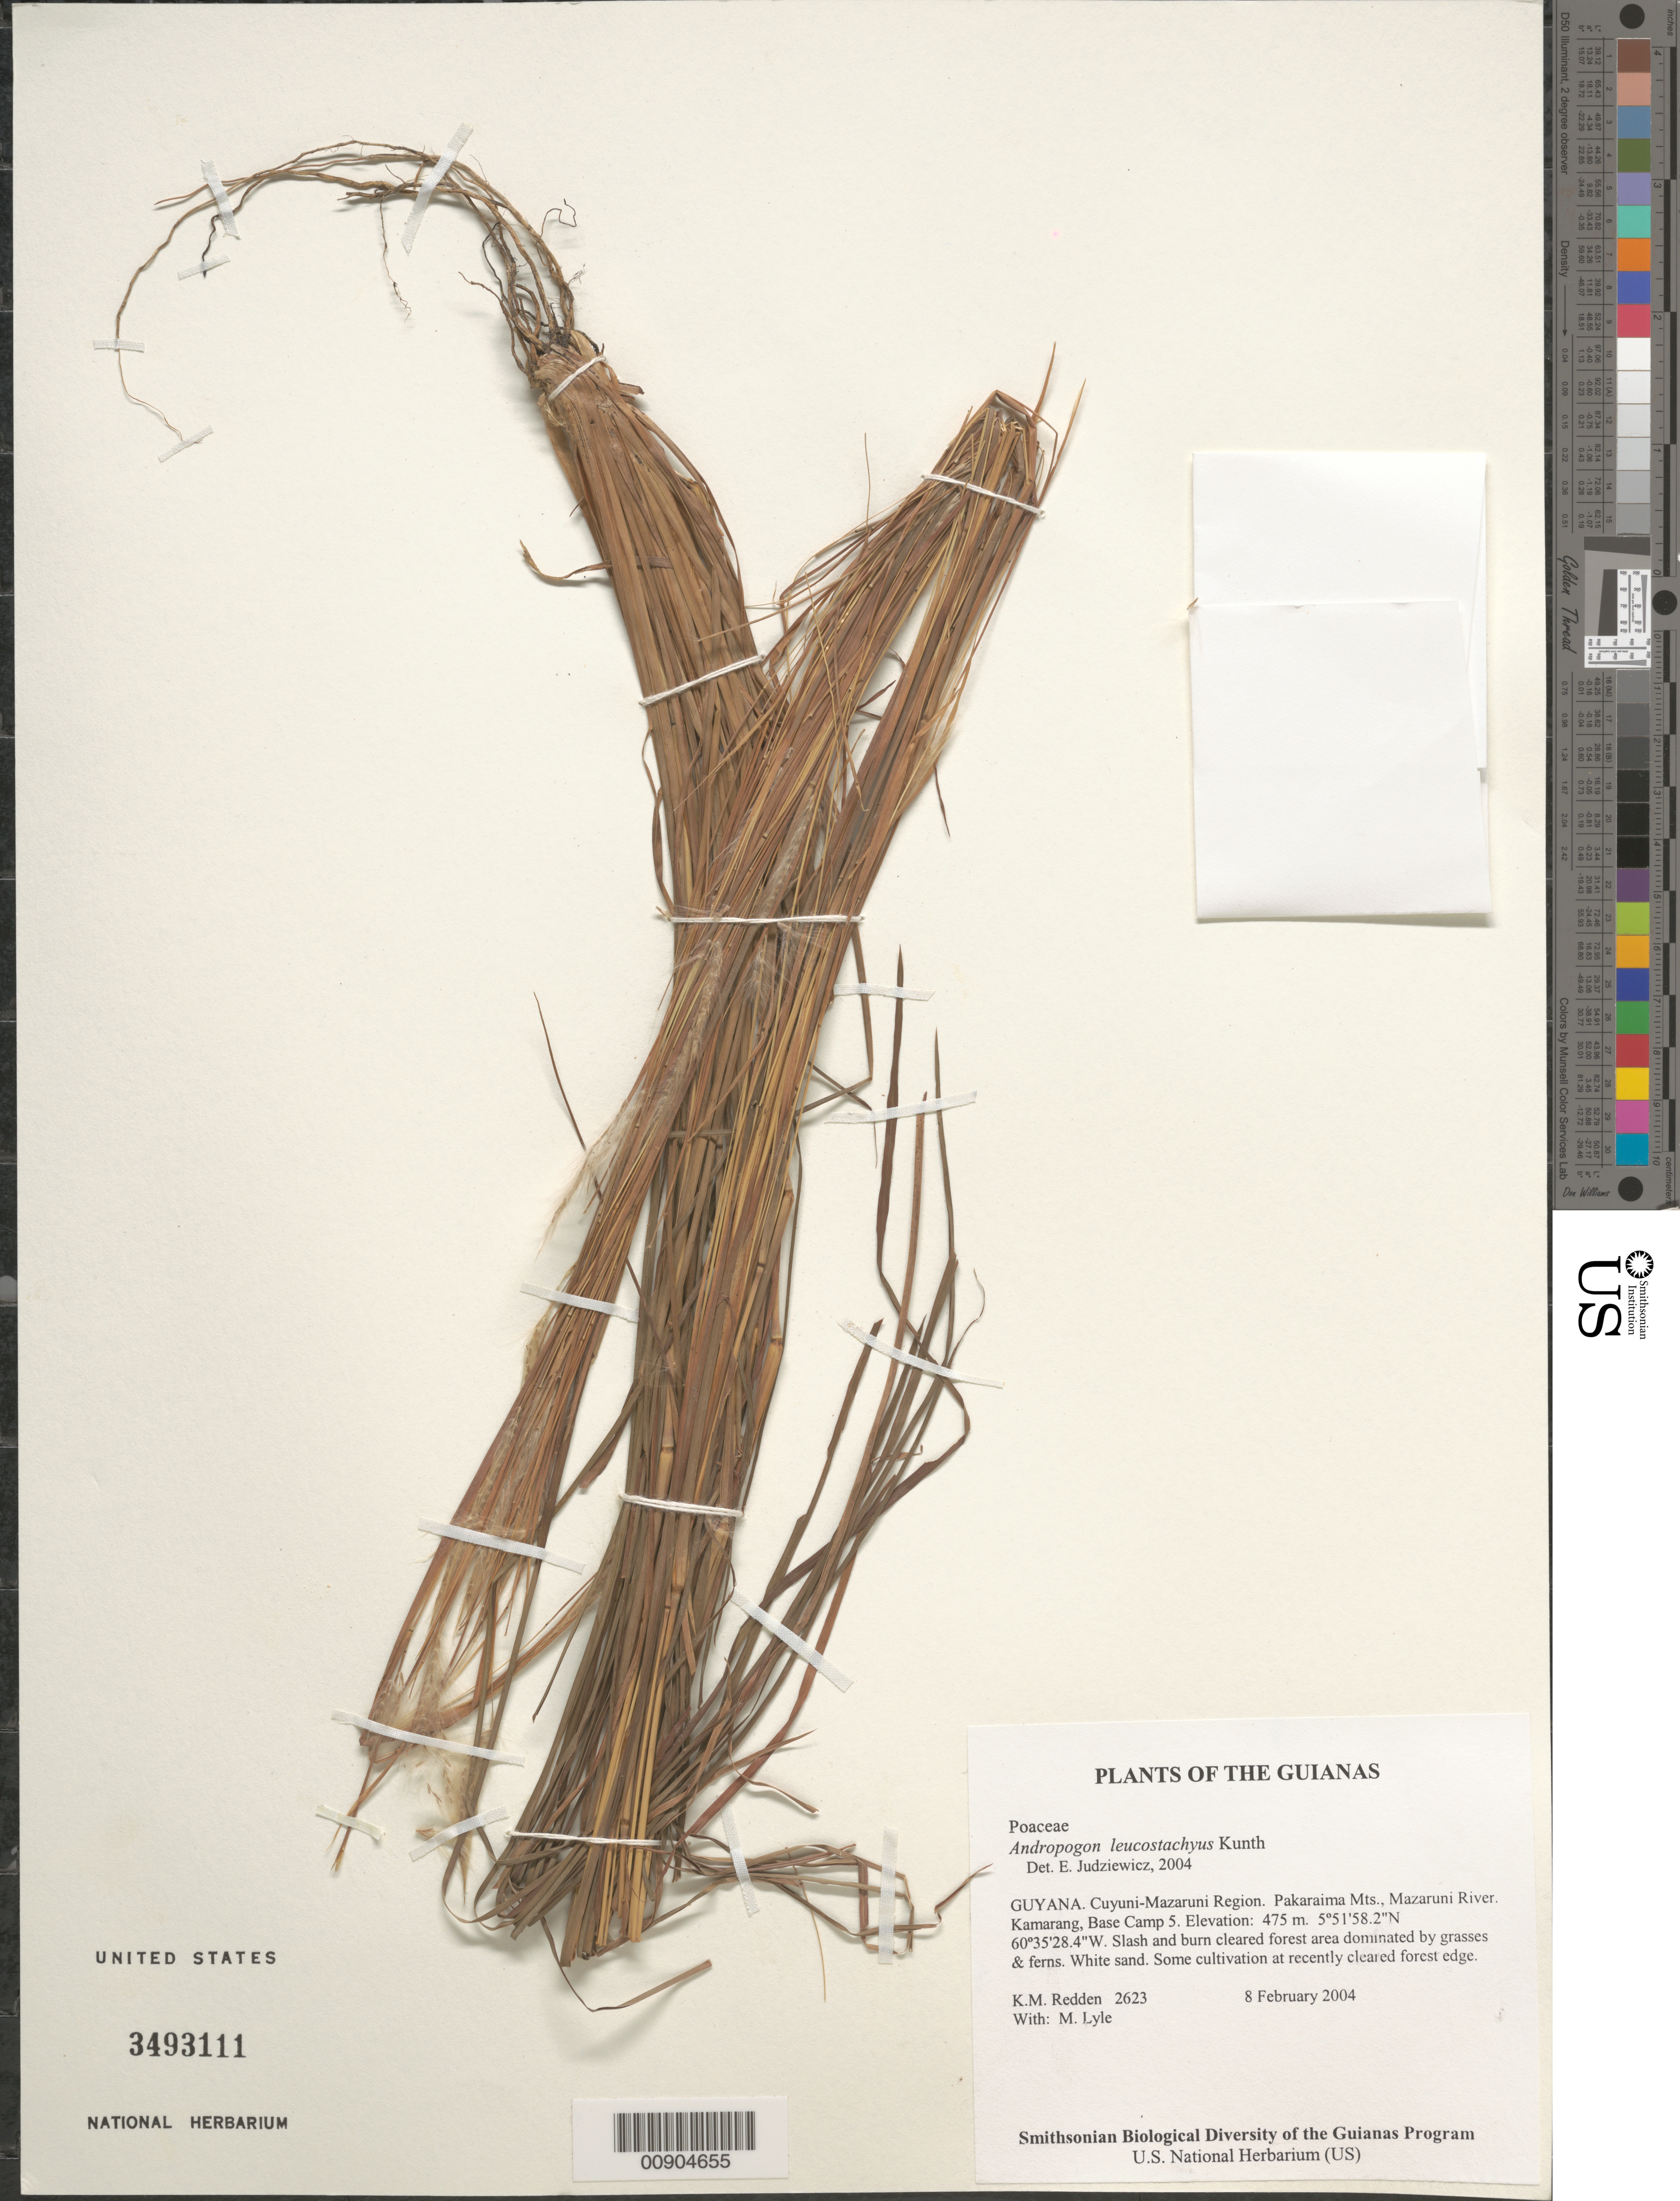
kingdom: Plantae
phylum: Tracheophyta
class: Liliopsida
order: Poales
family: Poaceae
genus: Andropogon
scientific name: Andropogon leucostachyus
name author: Kunth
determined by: Judziewicz, E. J.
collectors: K. M. Redden & M. Lyle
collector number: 2623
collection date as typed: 8 February 2004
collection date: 2004-02-08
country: Guyana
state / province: Cuyuni-Mazaruni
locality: Pakaraima Mts., Mazaruni River. Kamarang, Base Camp 5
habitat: Slash and burn cleared forest area dominated by grasses & ferns. White sand. Some cultivation at recently cleared forest edge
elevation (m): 475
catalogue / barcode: US 3493111